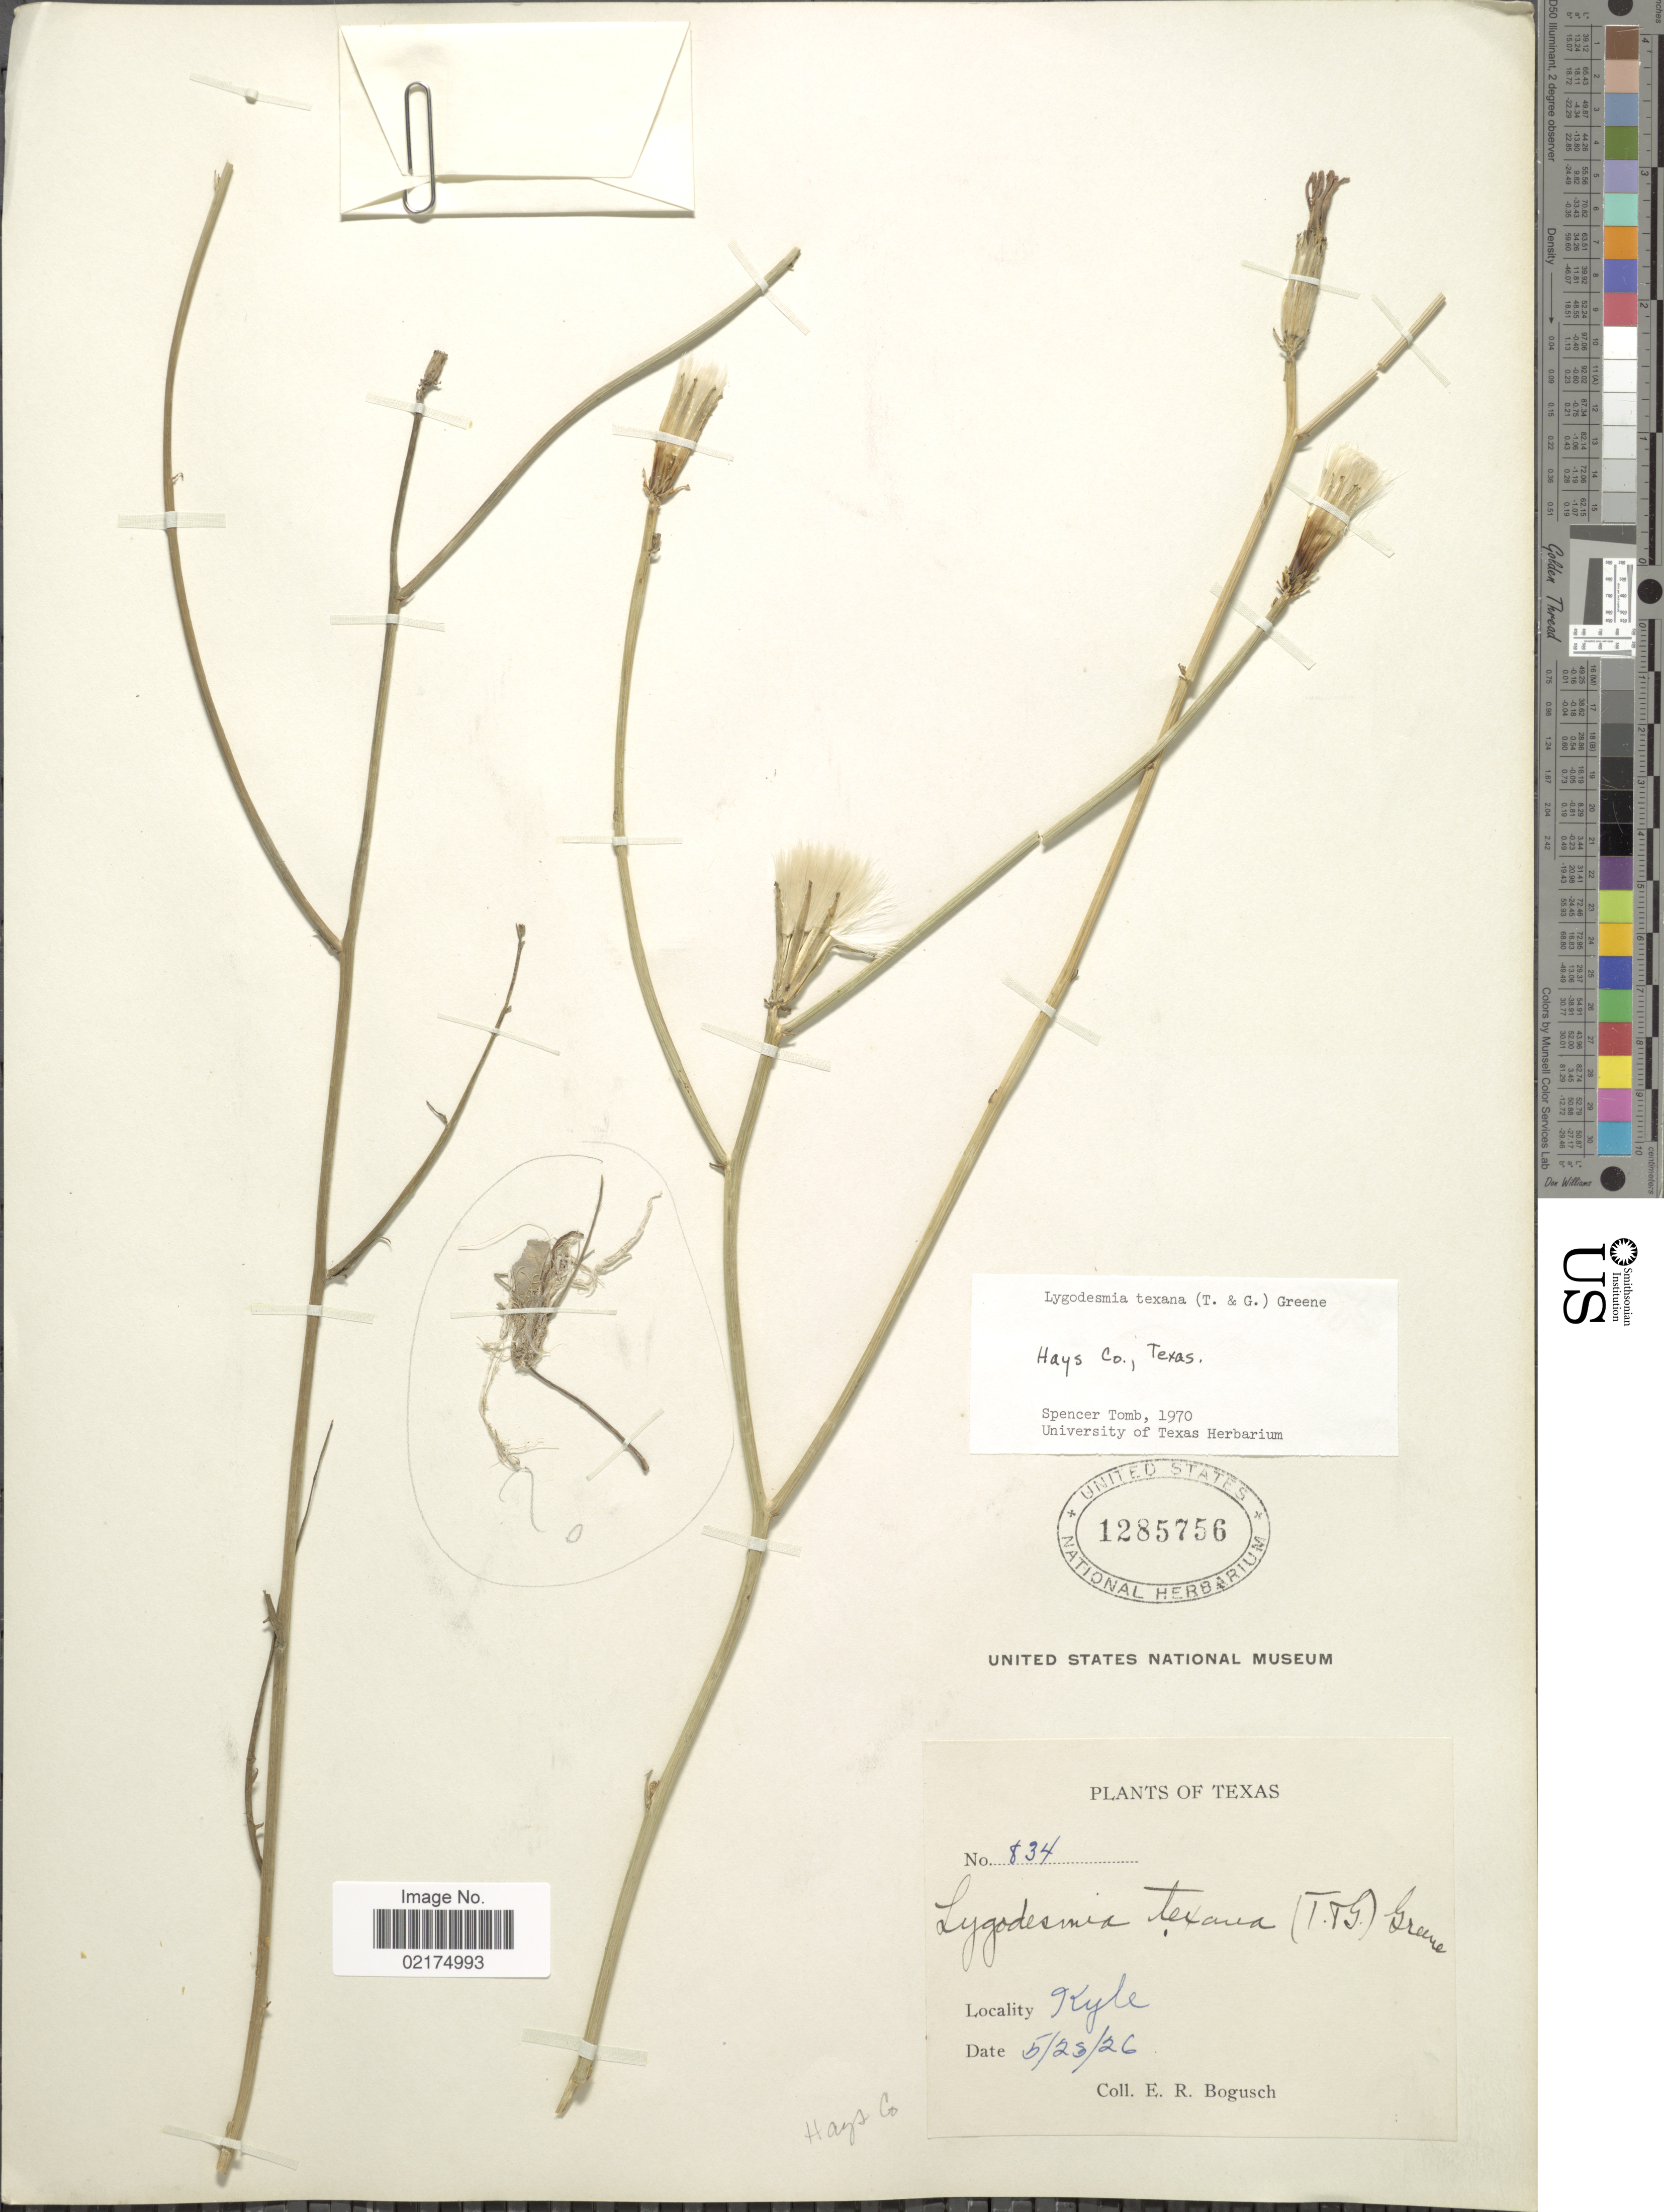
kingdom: Plantae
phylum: Tracheophyta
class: Magnoliopsida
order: Asterales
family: Asteraceae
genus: Lygodesmia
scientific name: Lygodesmia texana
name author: (Torr. & A. Gray) Greene ex Small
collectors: E. Bogusch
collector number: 834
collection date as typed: Transcribed d/m/y: 23/5/26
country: United States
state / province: Texas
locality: Kyle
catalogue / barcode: US 1285756